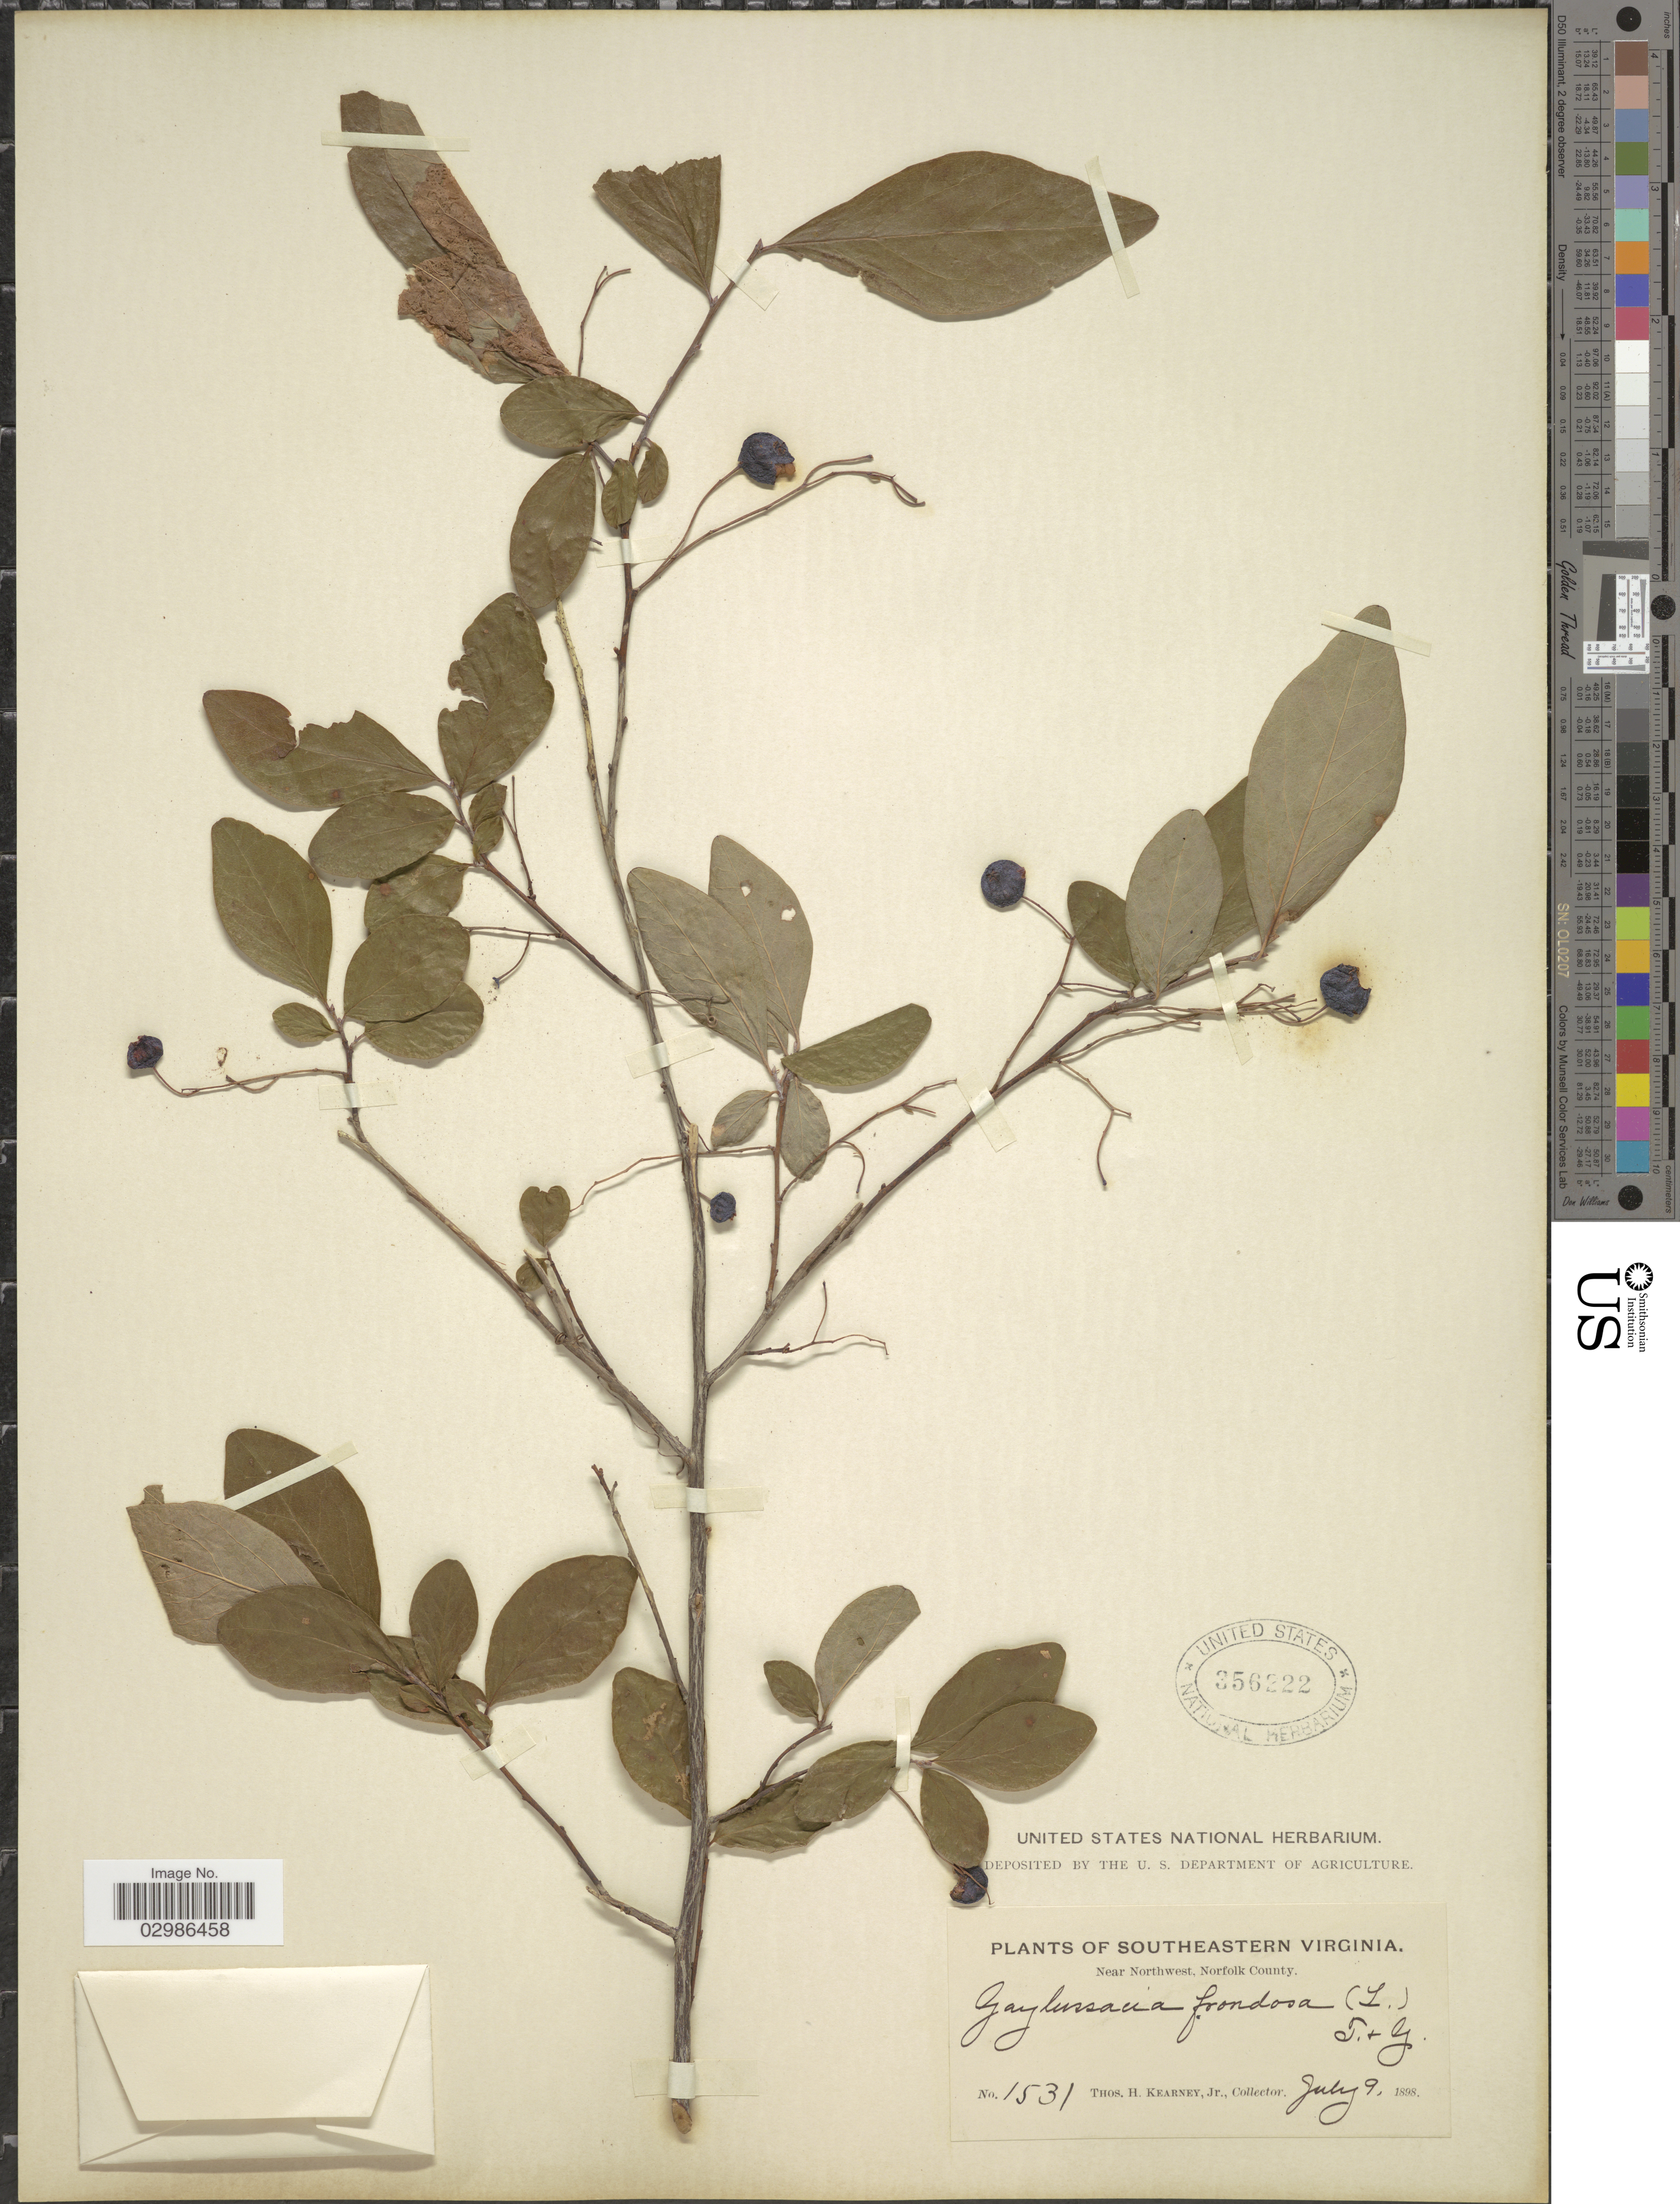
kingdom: Plantae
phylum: Tracheophyta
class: Magnoliopsida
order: Ericales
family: Ericaceae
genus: Gaylussacia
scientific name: Gaylussacia frondosa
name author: (L.) Torr. & A. Gray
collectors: T. H. Kearney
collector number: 1531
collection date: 1898-07-09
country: United States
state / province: Virginia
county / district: City of Chesapeake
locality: Southeastern Virginia. Near Northwest, Norfolk County.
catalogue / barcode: US 356222